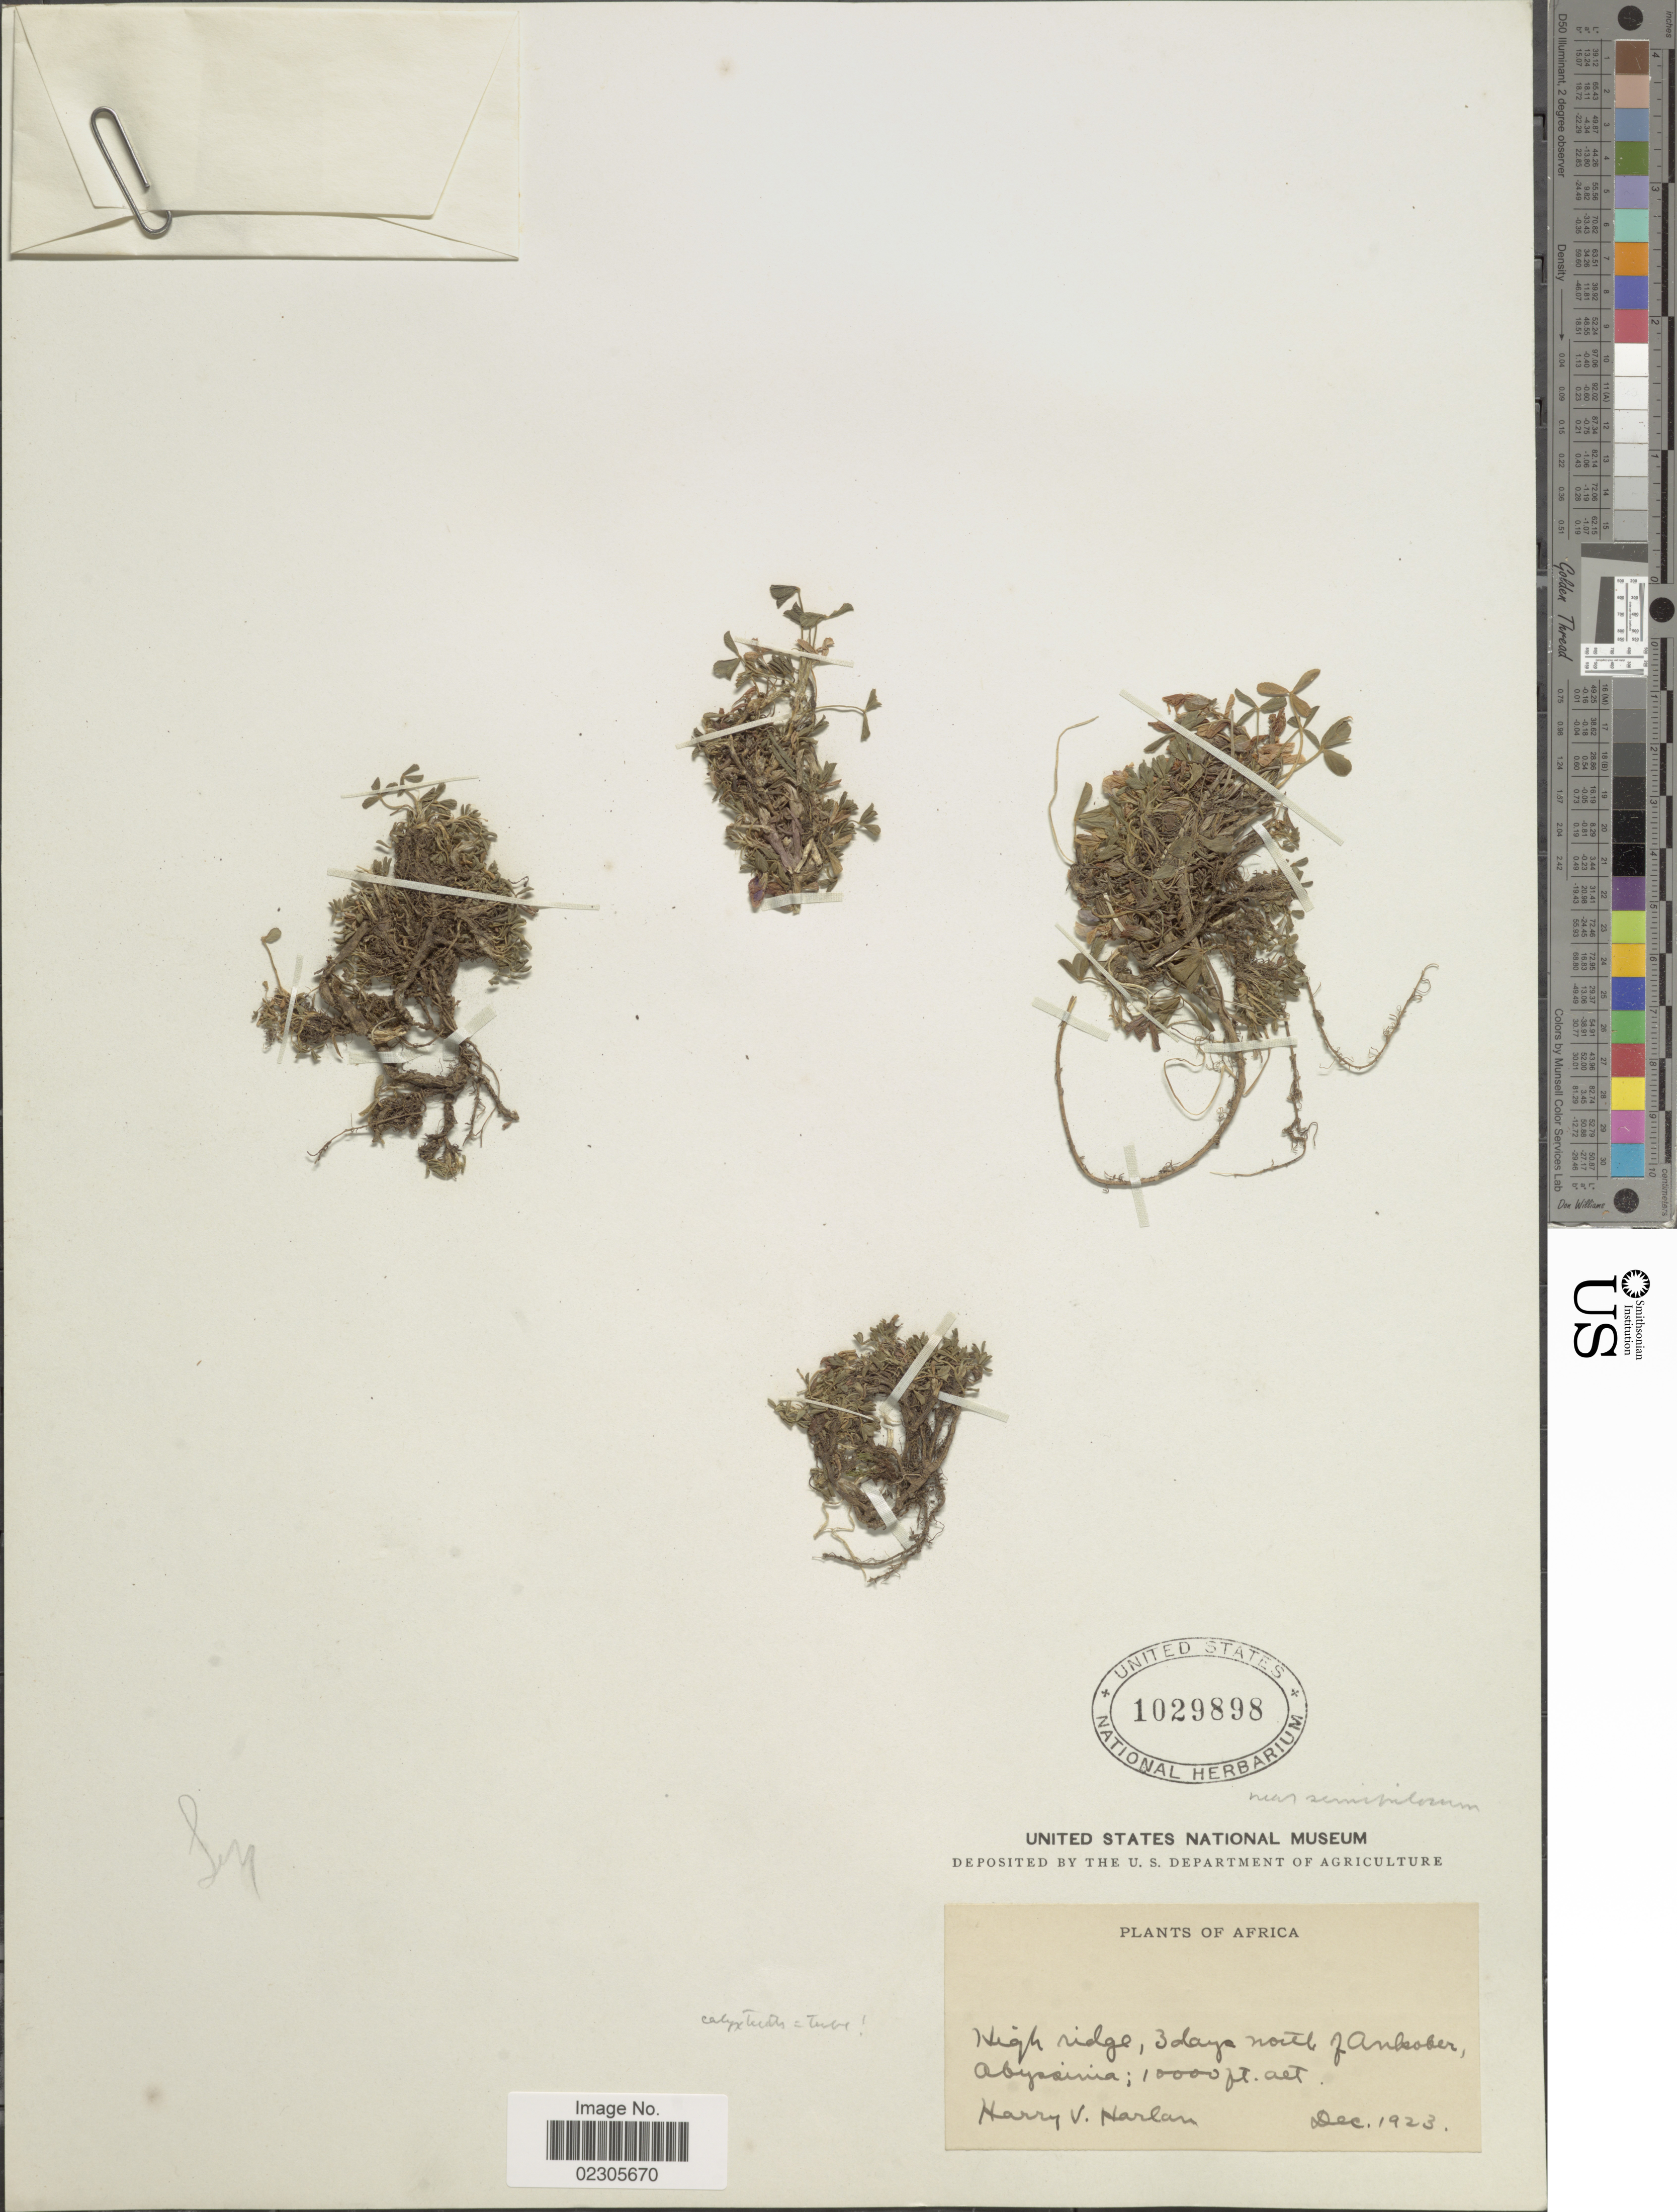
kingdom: Plantae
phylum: Tracheophyta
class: Magnoliopsida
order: Fabales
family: Fabaceae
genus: Trifolium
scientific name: Trifolium sp.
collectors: H. Harlan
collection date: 1923-12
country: Eritrea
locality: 3 days north of Ankober, Abyssinia [interpreted]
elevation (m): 3048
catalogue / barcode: US 1029898